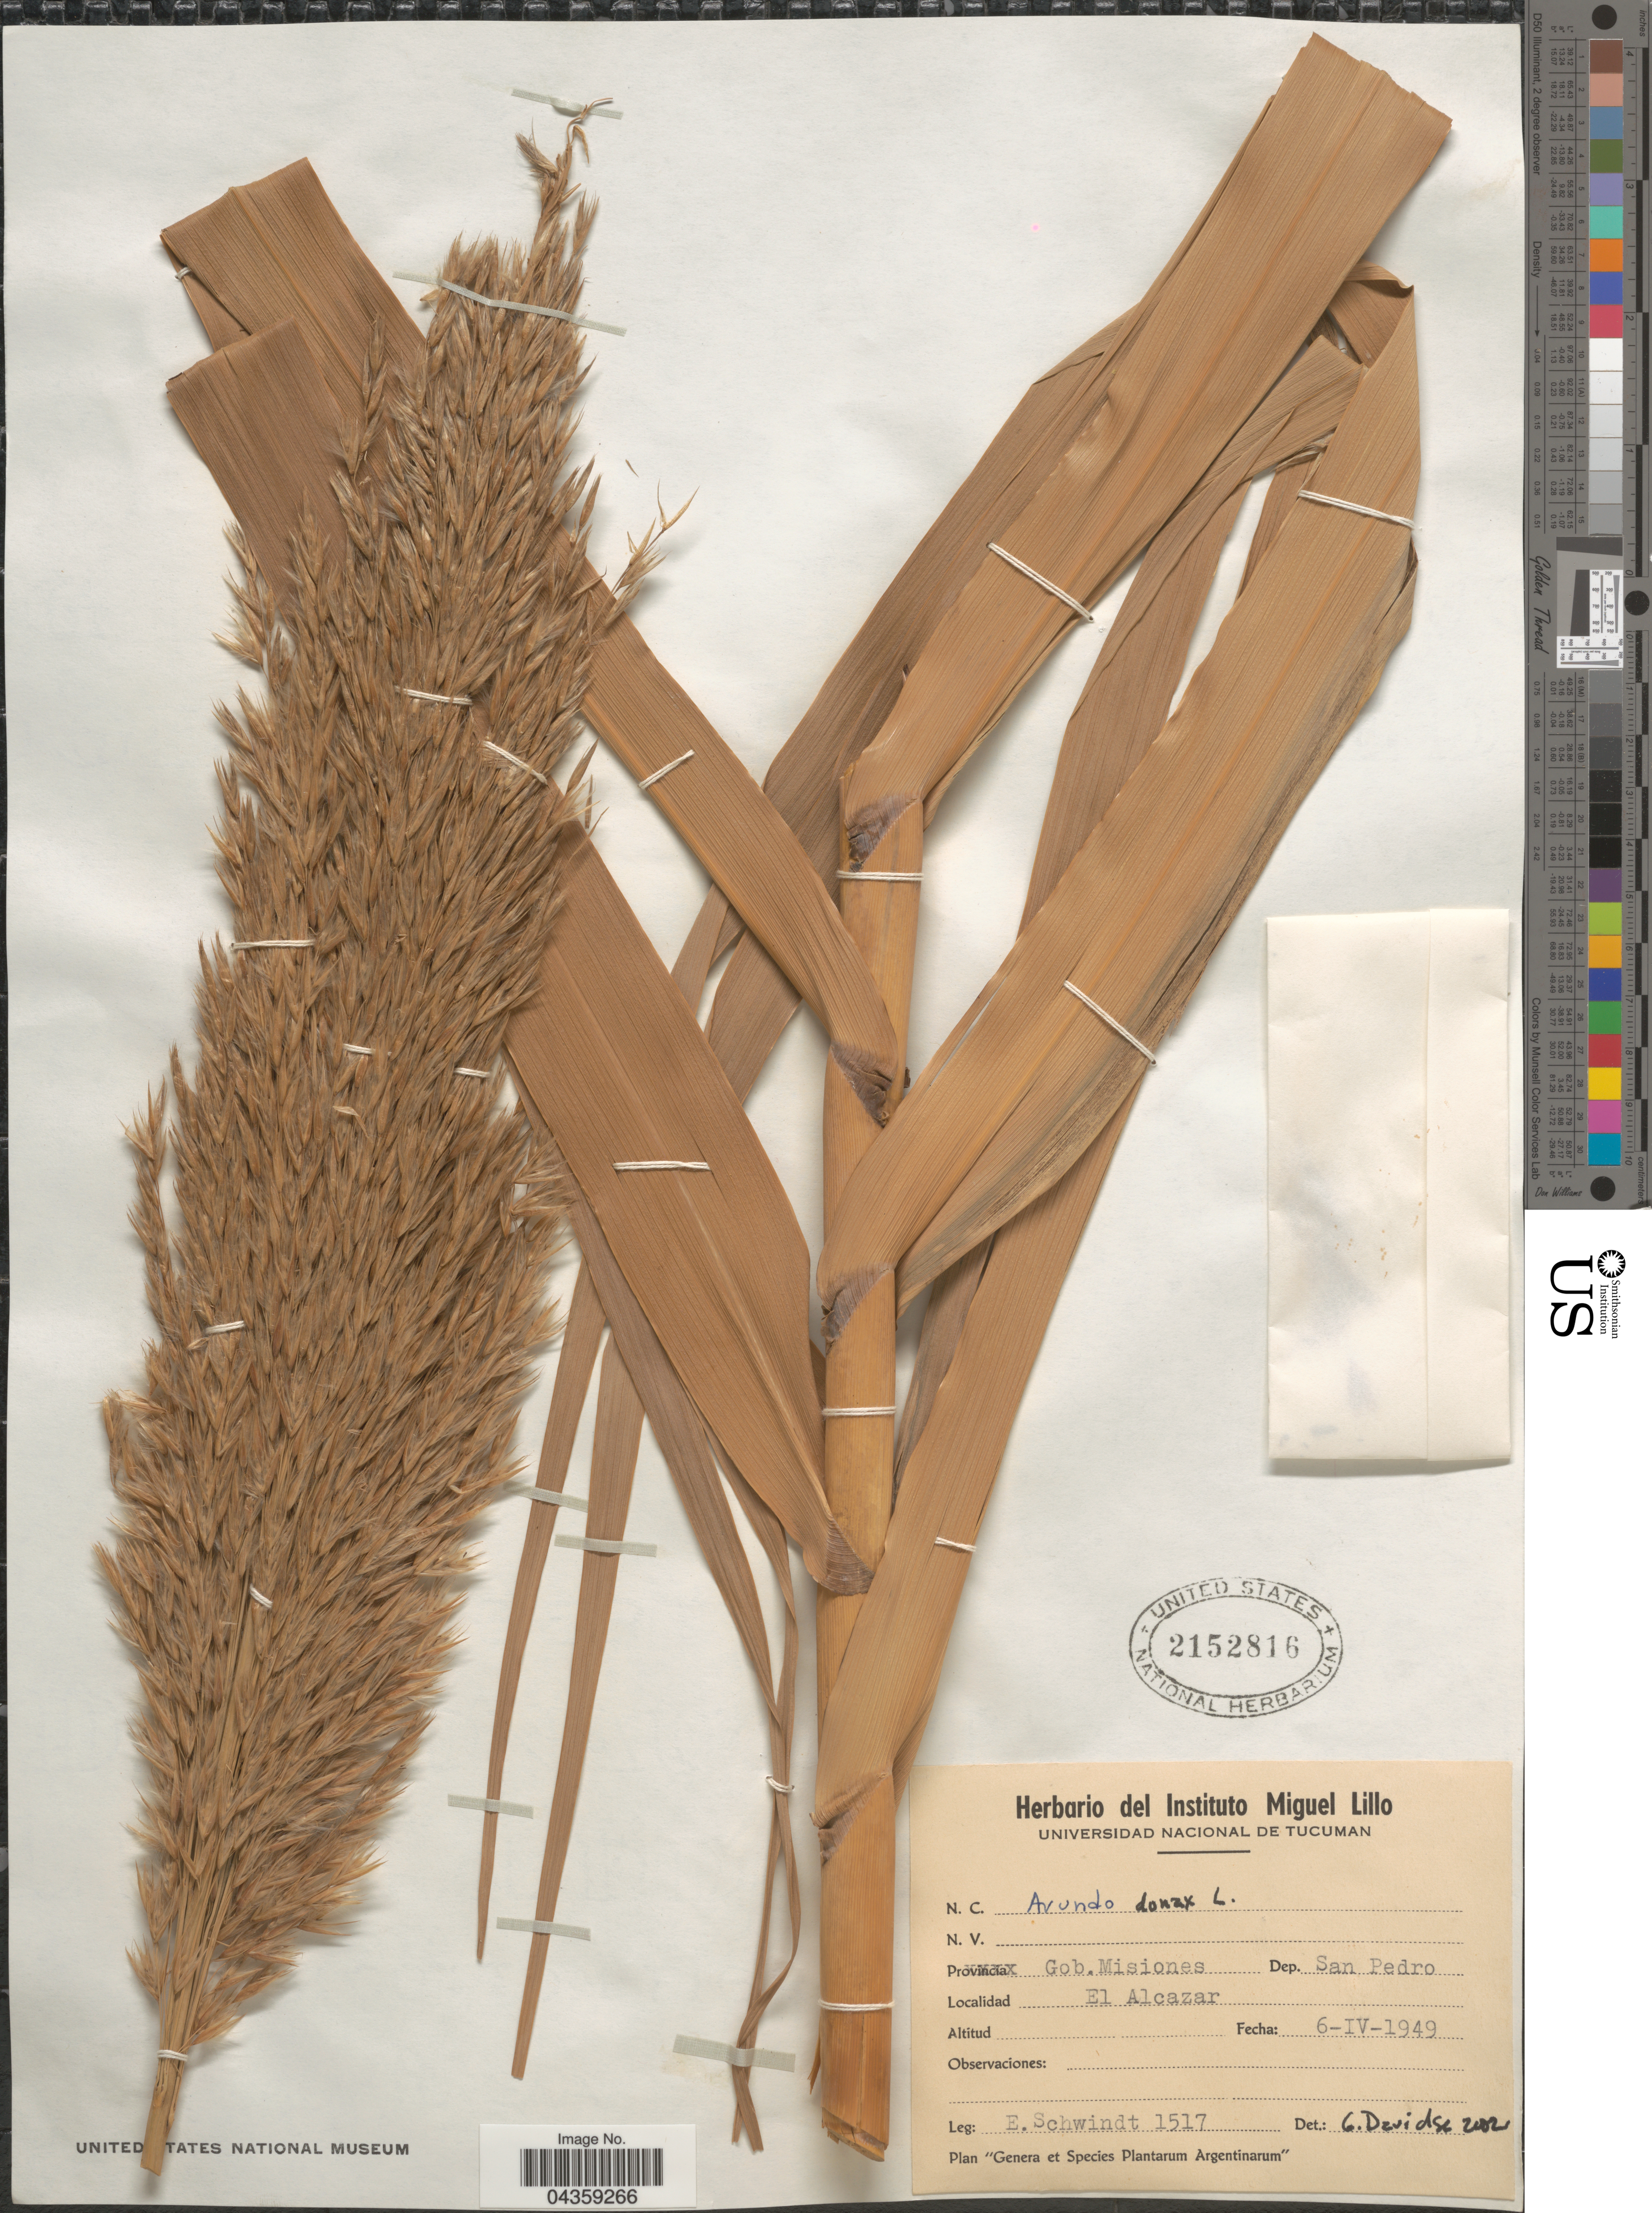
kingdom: Plantae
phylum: Tracheophyta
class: Liliopsida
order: Poales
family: Poaceae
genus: Arundo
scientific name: Arundo donax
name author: L.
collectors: E. Schwindt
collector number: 1517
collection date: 1949-04-06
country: Argentina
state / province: Misiones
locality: Gob. Misiones. Dep. San Pedro. El Alcazar.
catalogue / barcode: US 2152816